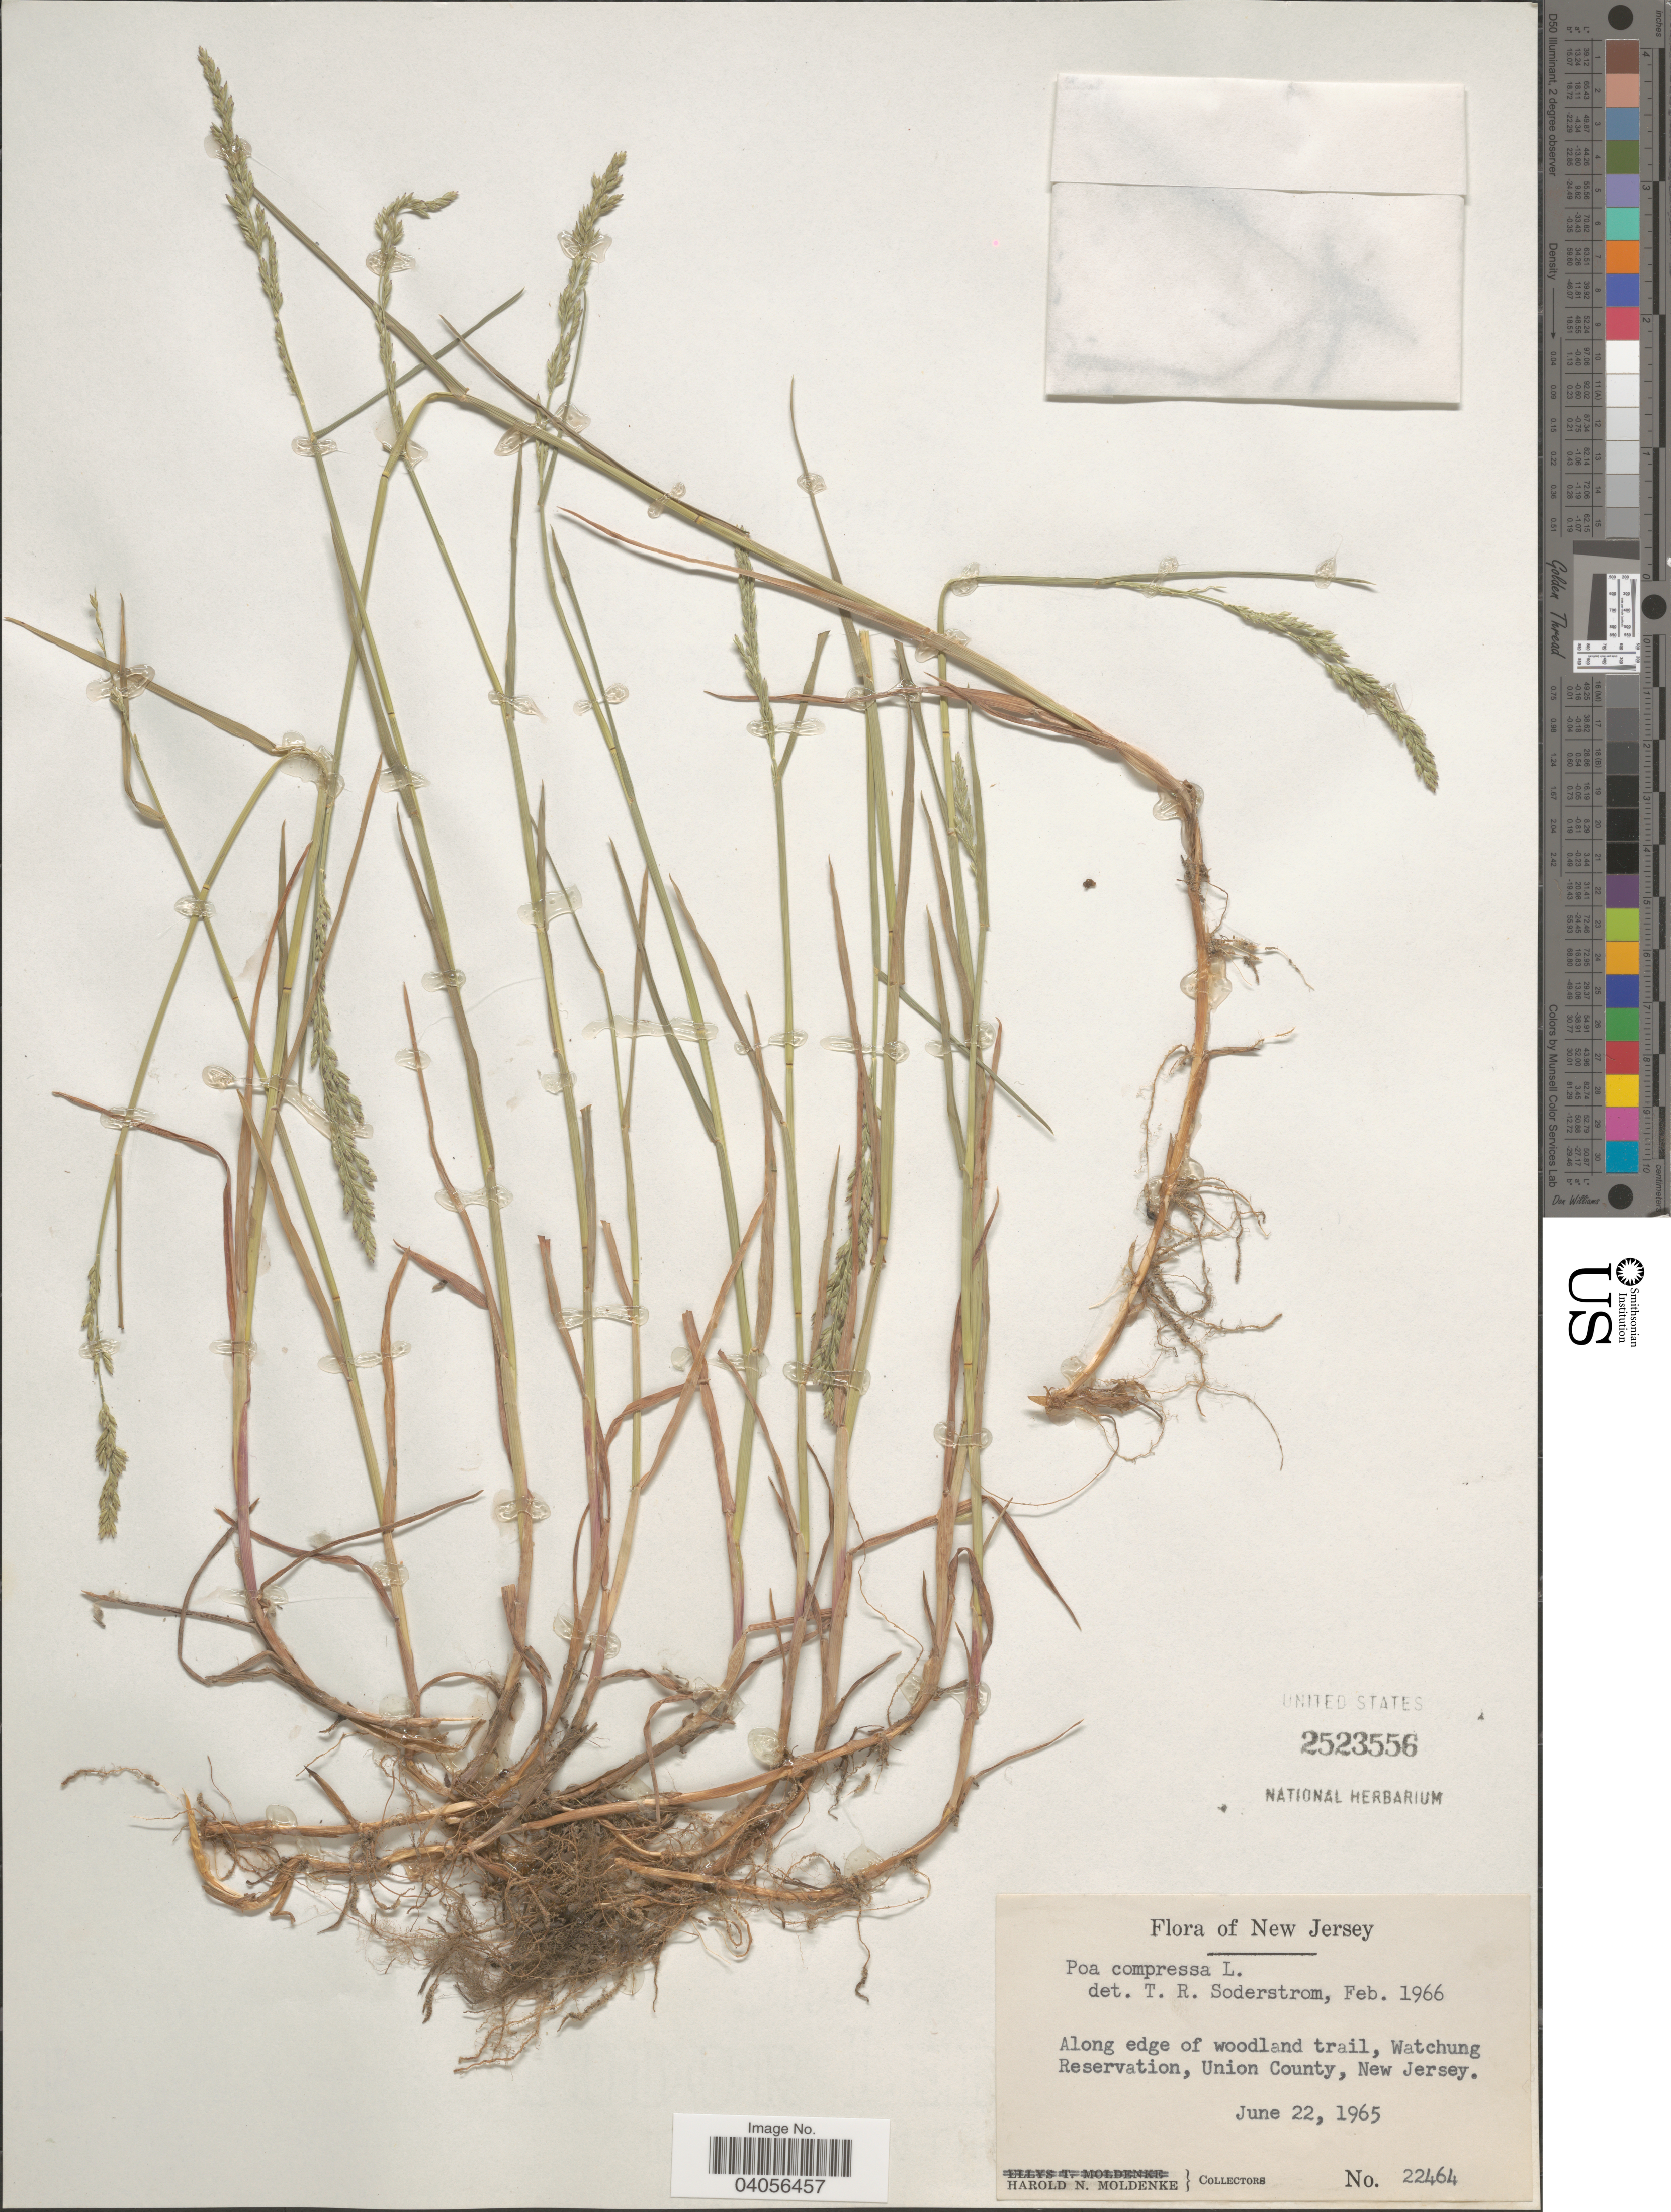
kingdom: Plantae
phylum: Tracheophyta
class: Liliopsida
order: Poales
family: Poaceae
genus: Poa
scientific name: Poa compressa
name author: L.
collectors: H. N. Moldenke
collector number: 22464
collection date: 1965-06-22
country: United States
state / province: New Jersey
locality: Watchung Reservation, Union County.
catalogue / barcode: US 2523556